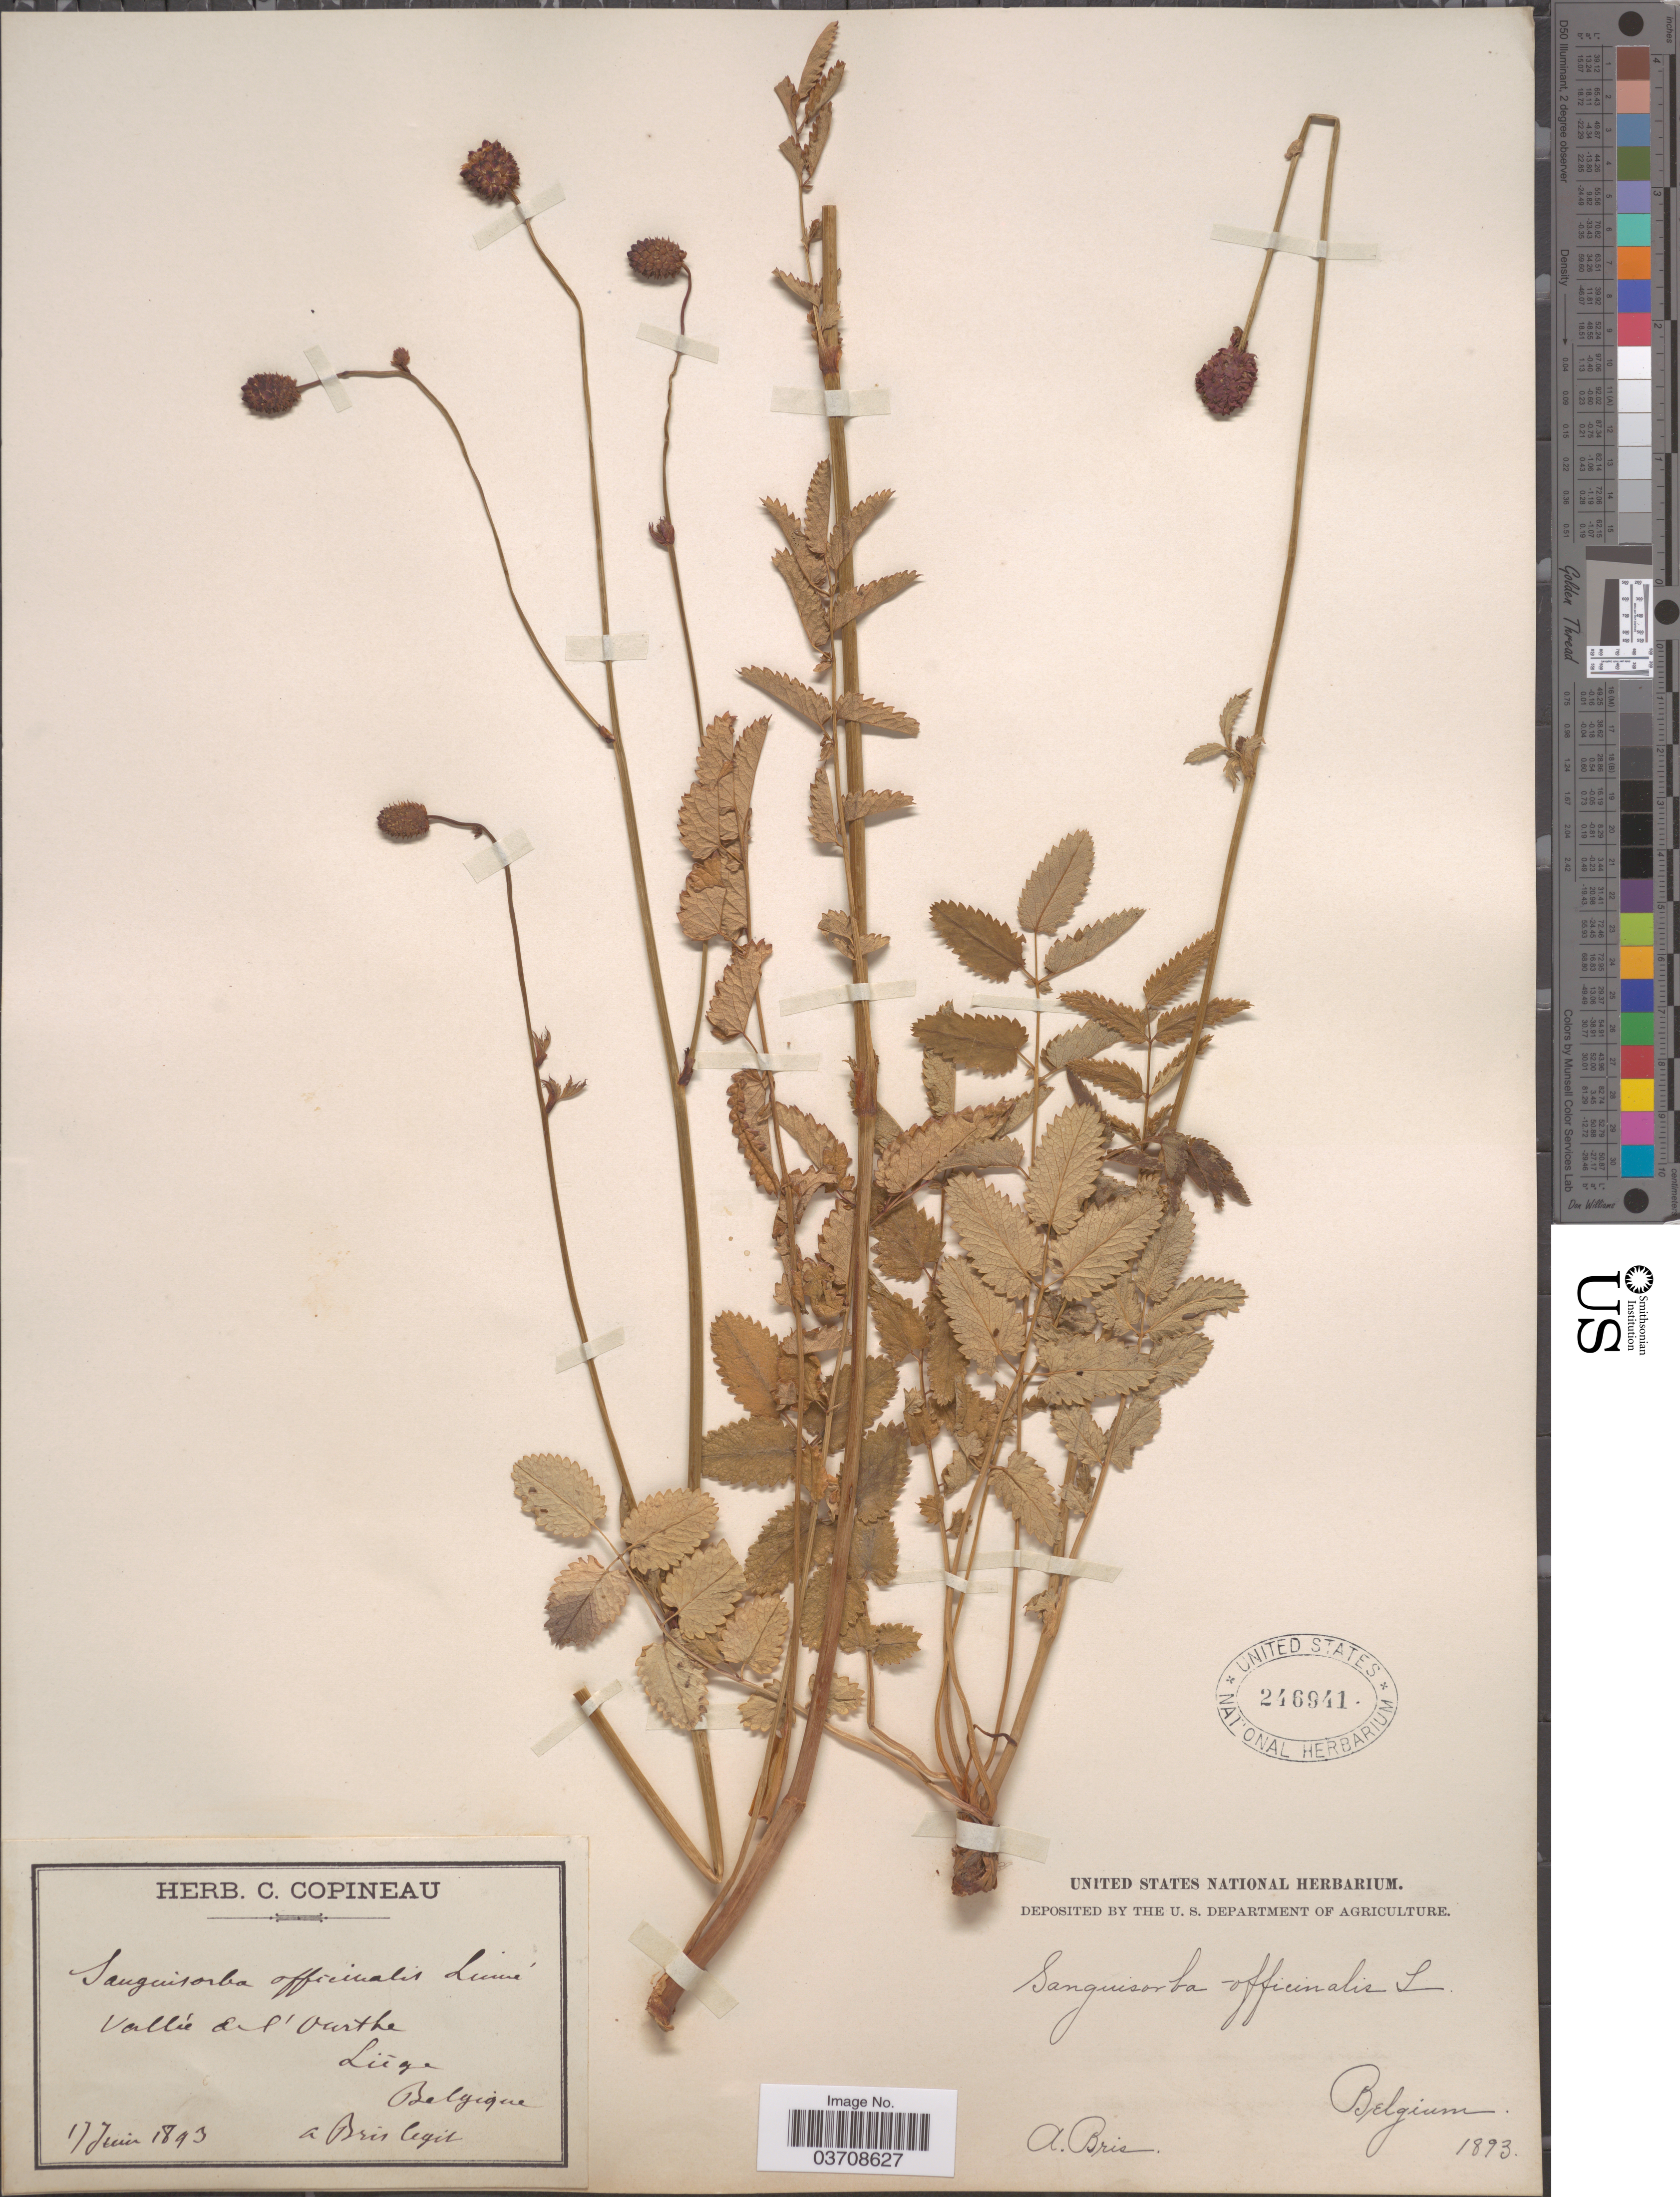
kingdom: Plantae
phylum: Tracheophyta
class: Magnoliopsida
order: Rosales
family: Rosaceae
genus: Sanguisorba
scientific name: Sanguisorba officinalis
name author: L.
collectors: Bris, A.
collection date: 1893-06-17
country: Belgium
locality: Vallée de l'Ourthe, Liéga.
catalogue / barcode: US 246941